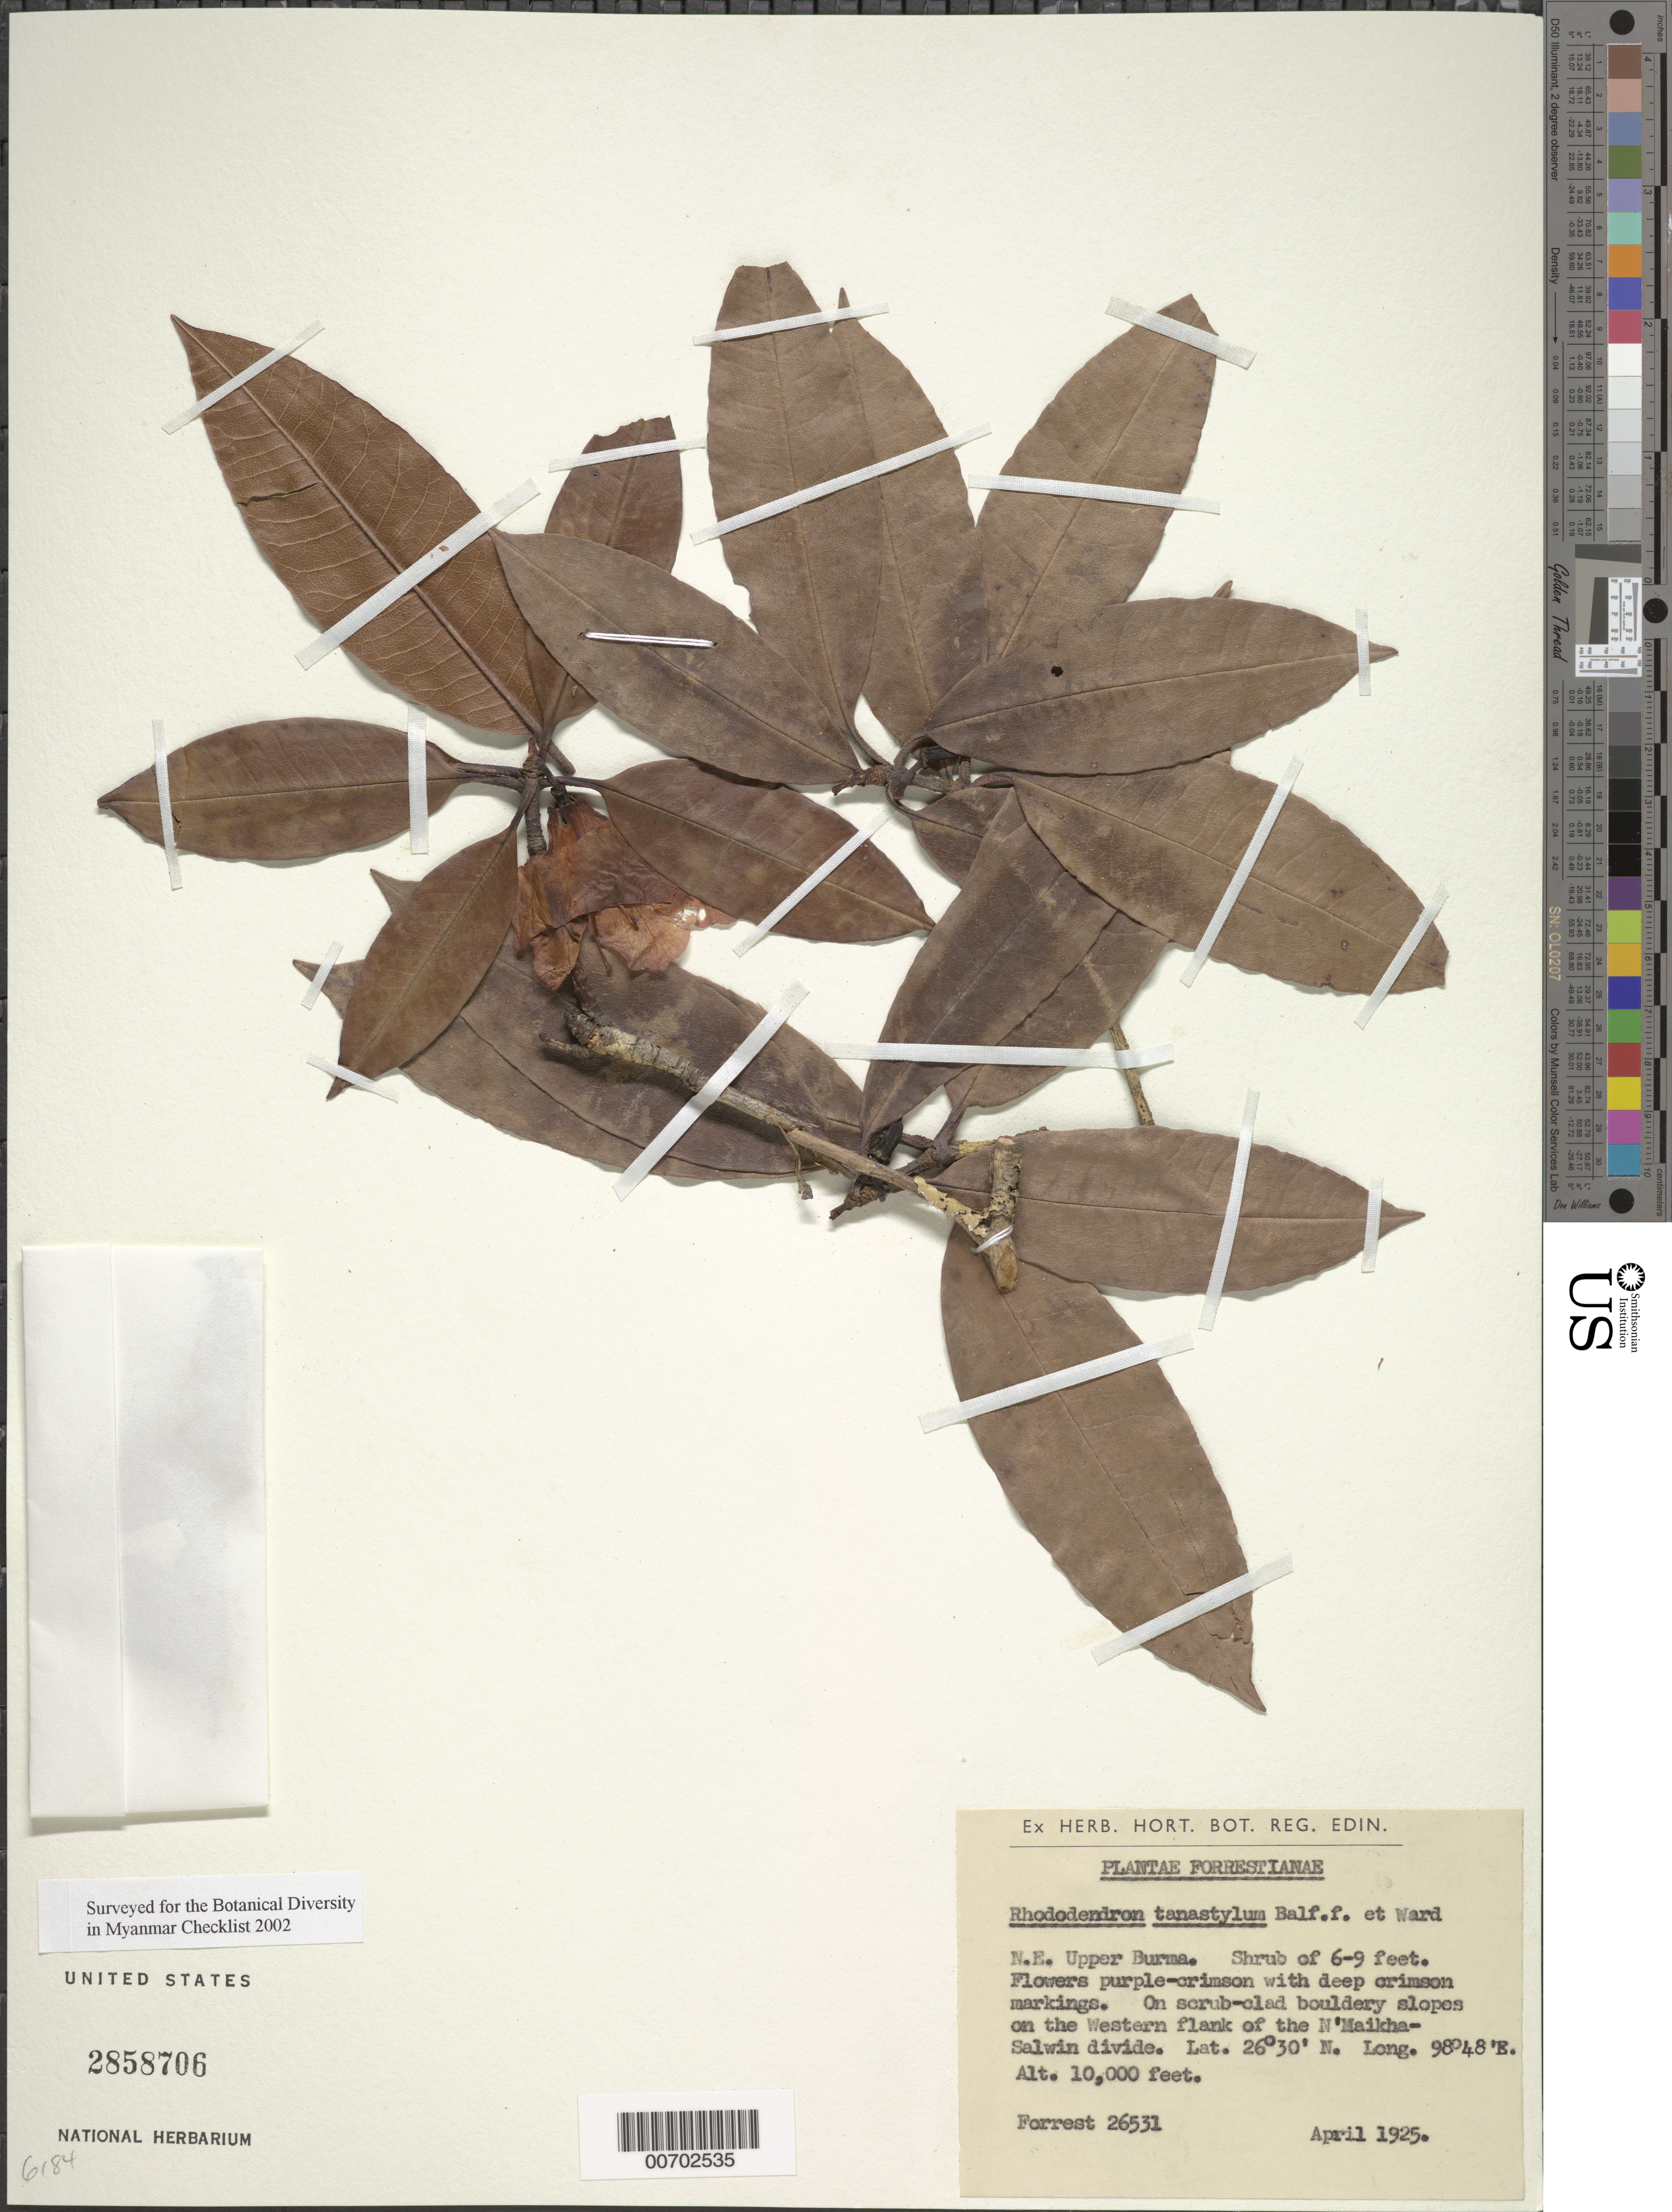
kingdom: Plantae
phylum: Tracheophyta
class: Magnoliopsida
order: Ericales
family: Ericaceae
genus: Rhododendron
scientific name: Rhododendron tanastylum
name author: Balf. f. & Kingdon-Ward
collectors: G. Forrest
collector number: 26531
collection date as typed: Apr 1925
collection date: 1925-04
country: Myanmar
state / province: Kachin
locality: N'Maikha-Salwin Divide, W flank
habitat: On scrub clad bouldery slopes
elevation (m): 3048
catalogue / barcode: US 2858706